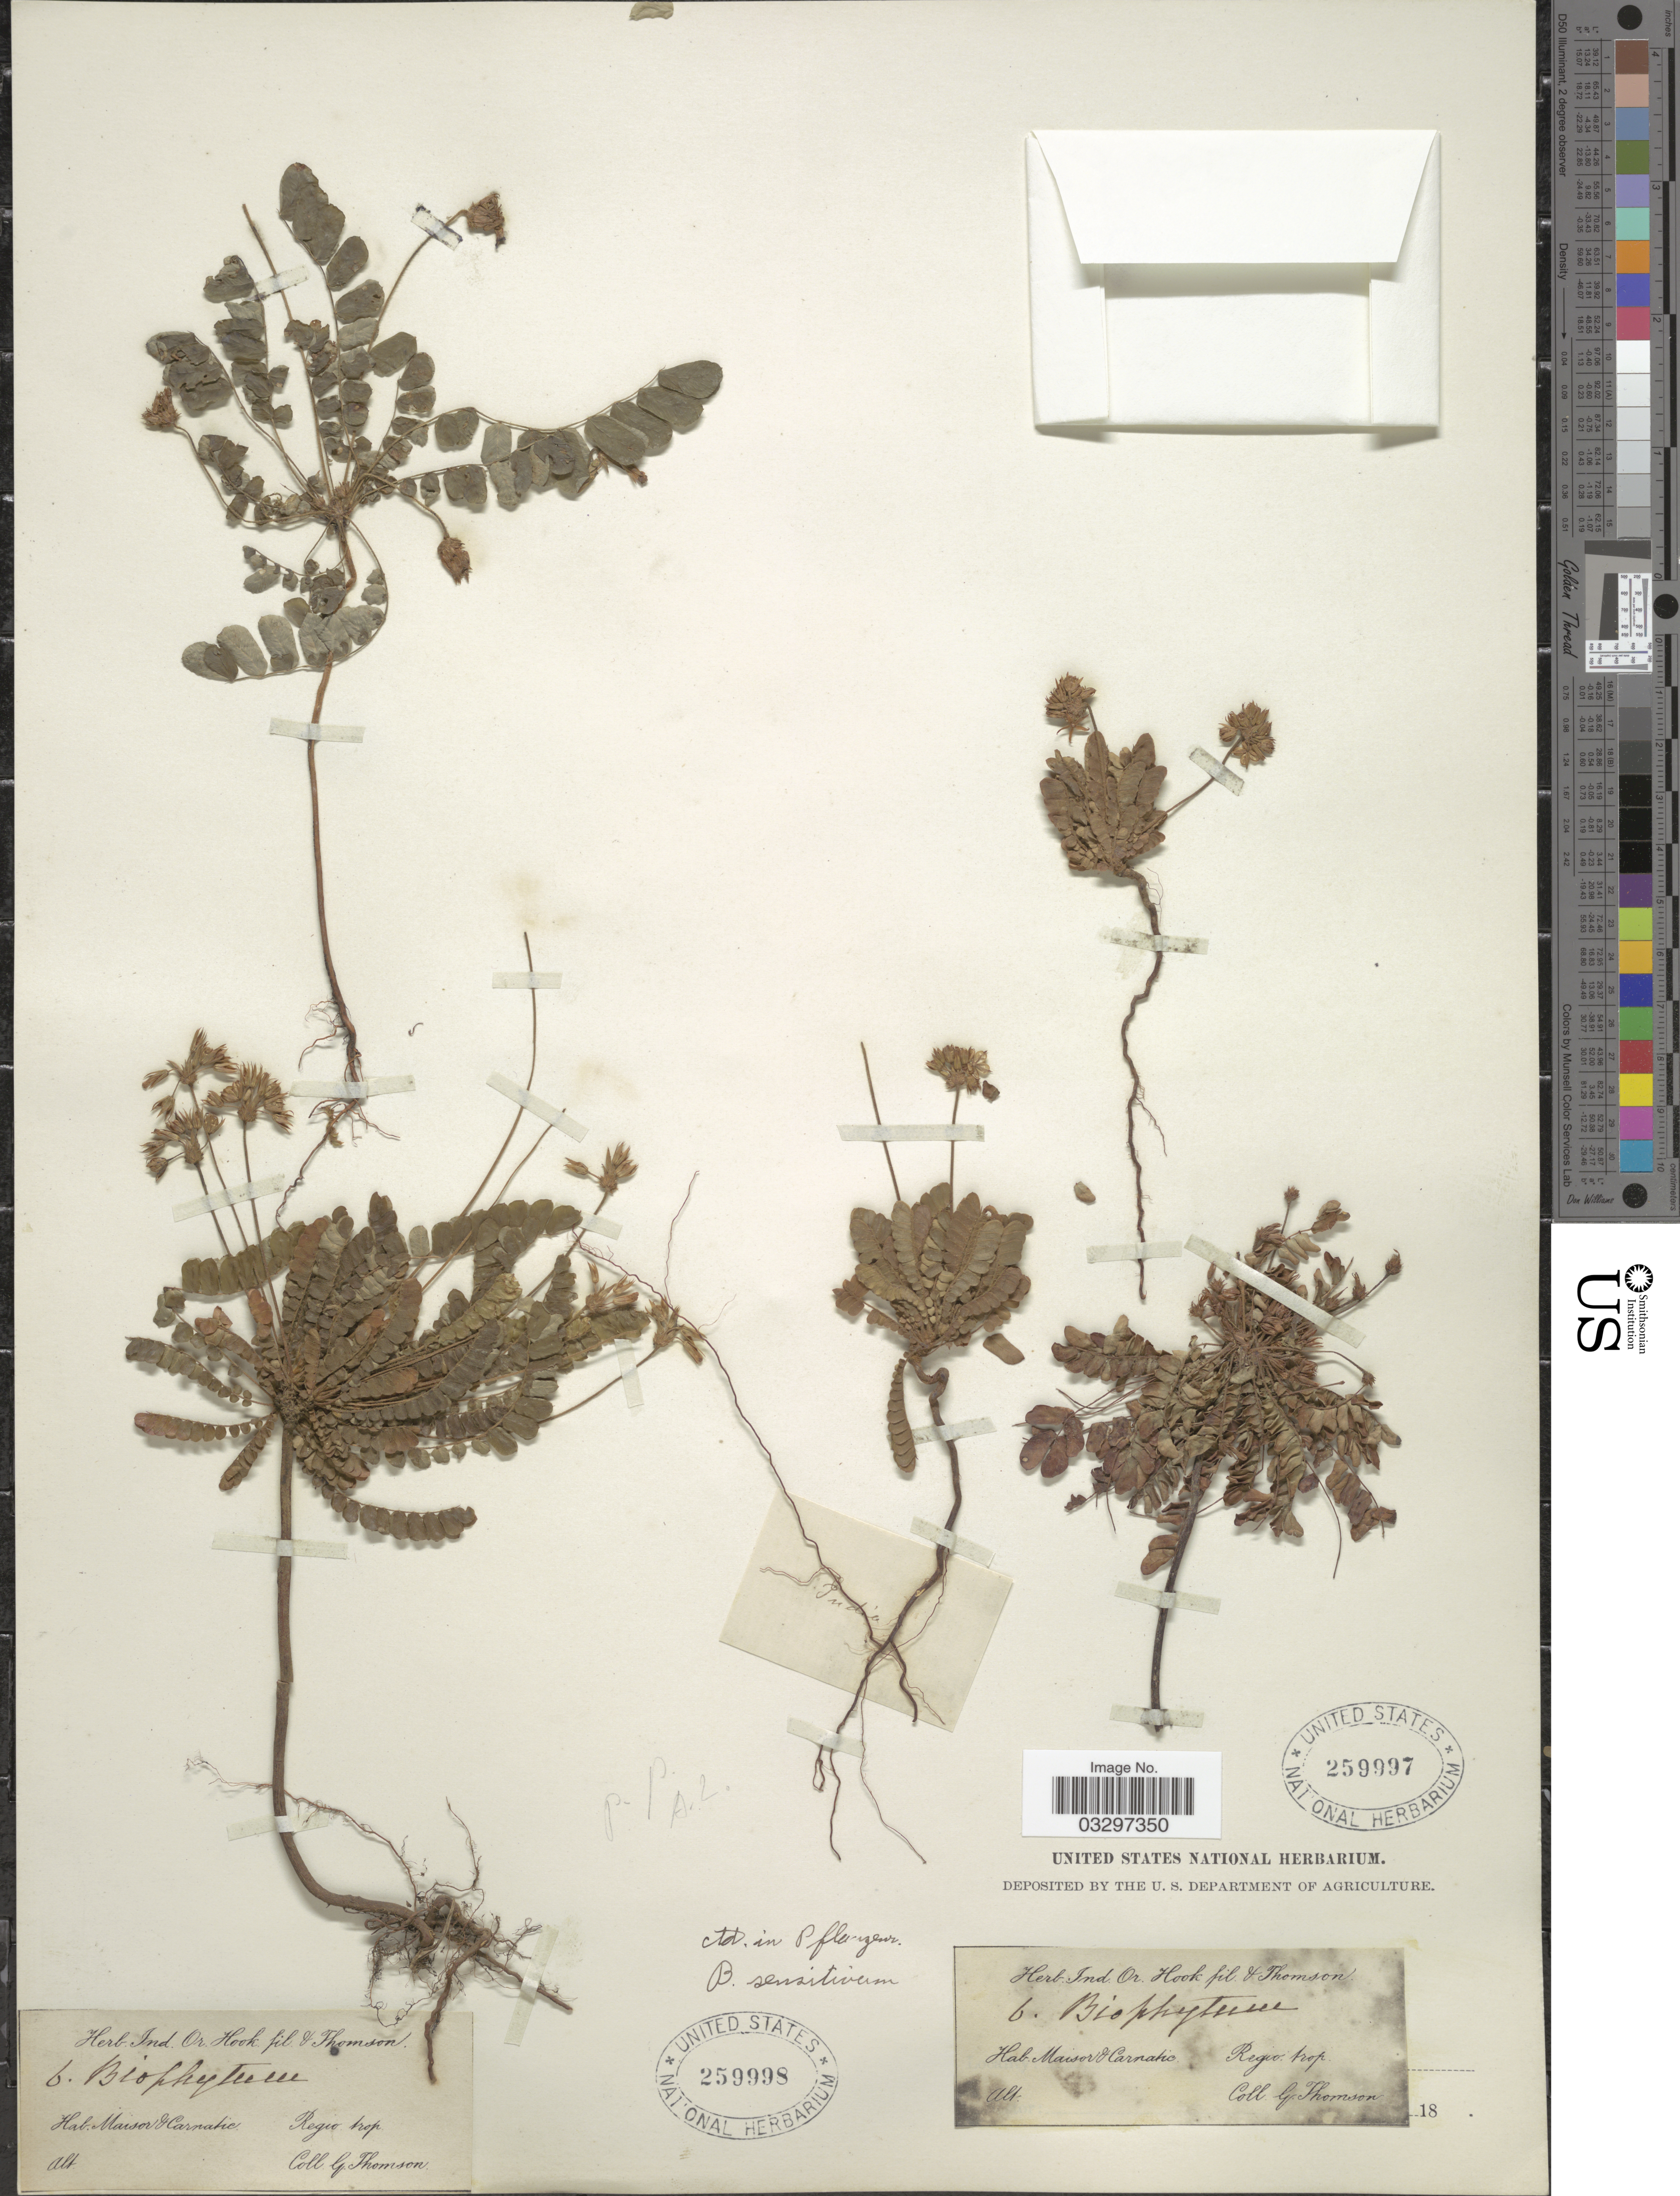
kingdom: Plantae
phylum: Tracheophyta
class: Magnoliopsida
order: Oxalidales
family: Oxalidaceae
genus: Biophytum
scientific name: Biophytum sp.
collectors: G. Thomson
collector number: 6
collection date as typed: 18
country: India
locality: Maisor & Carnatic. Regio: trop.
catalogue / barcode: US 259997